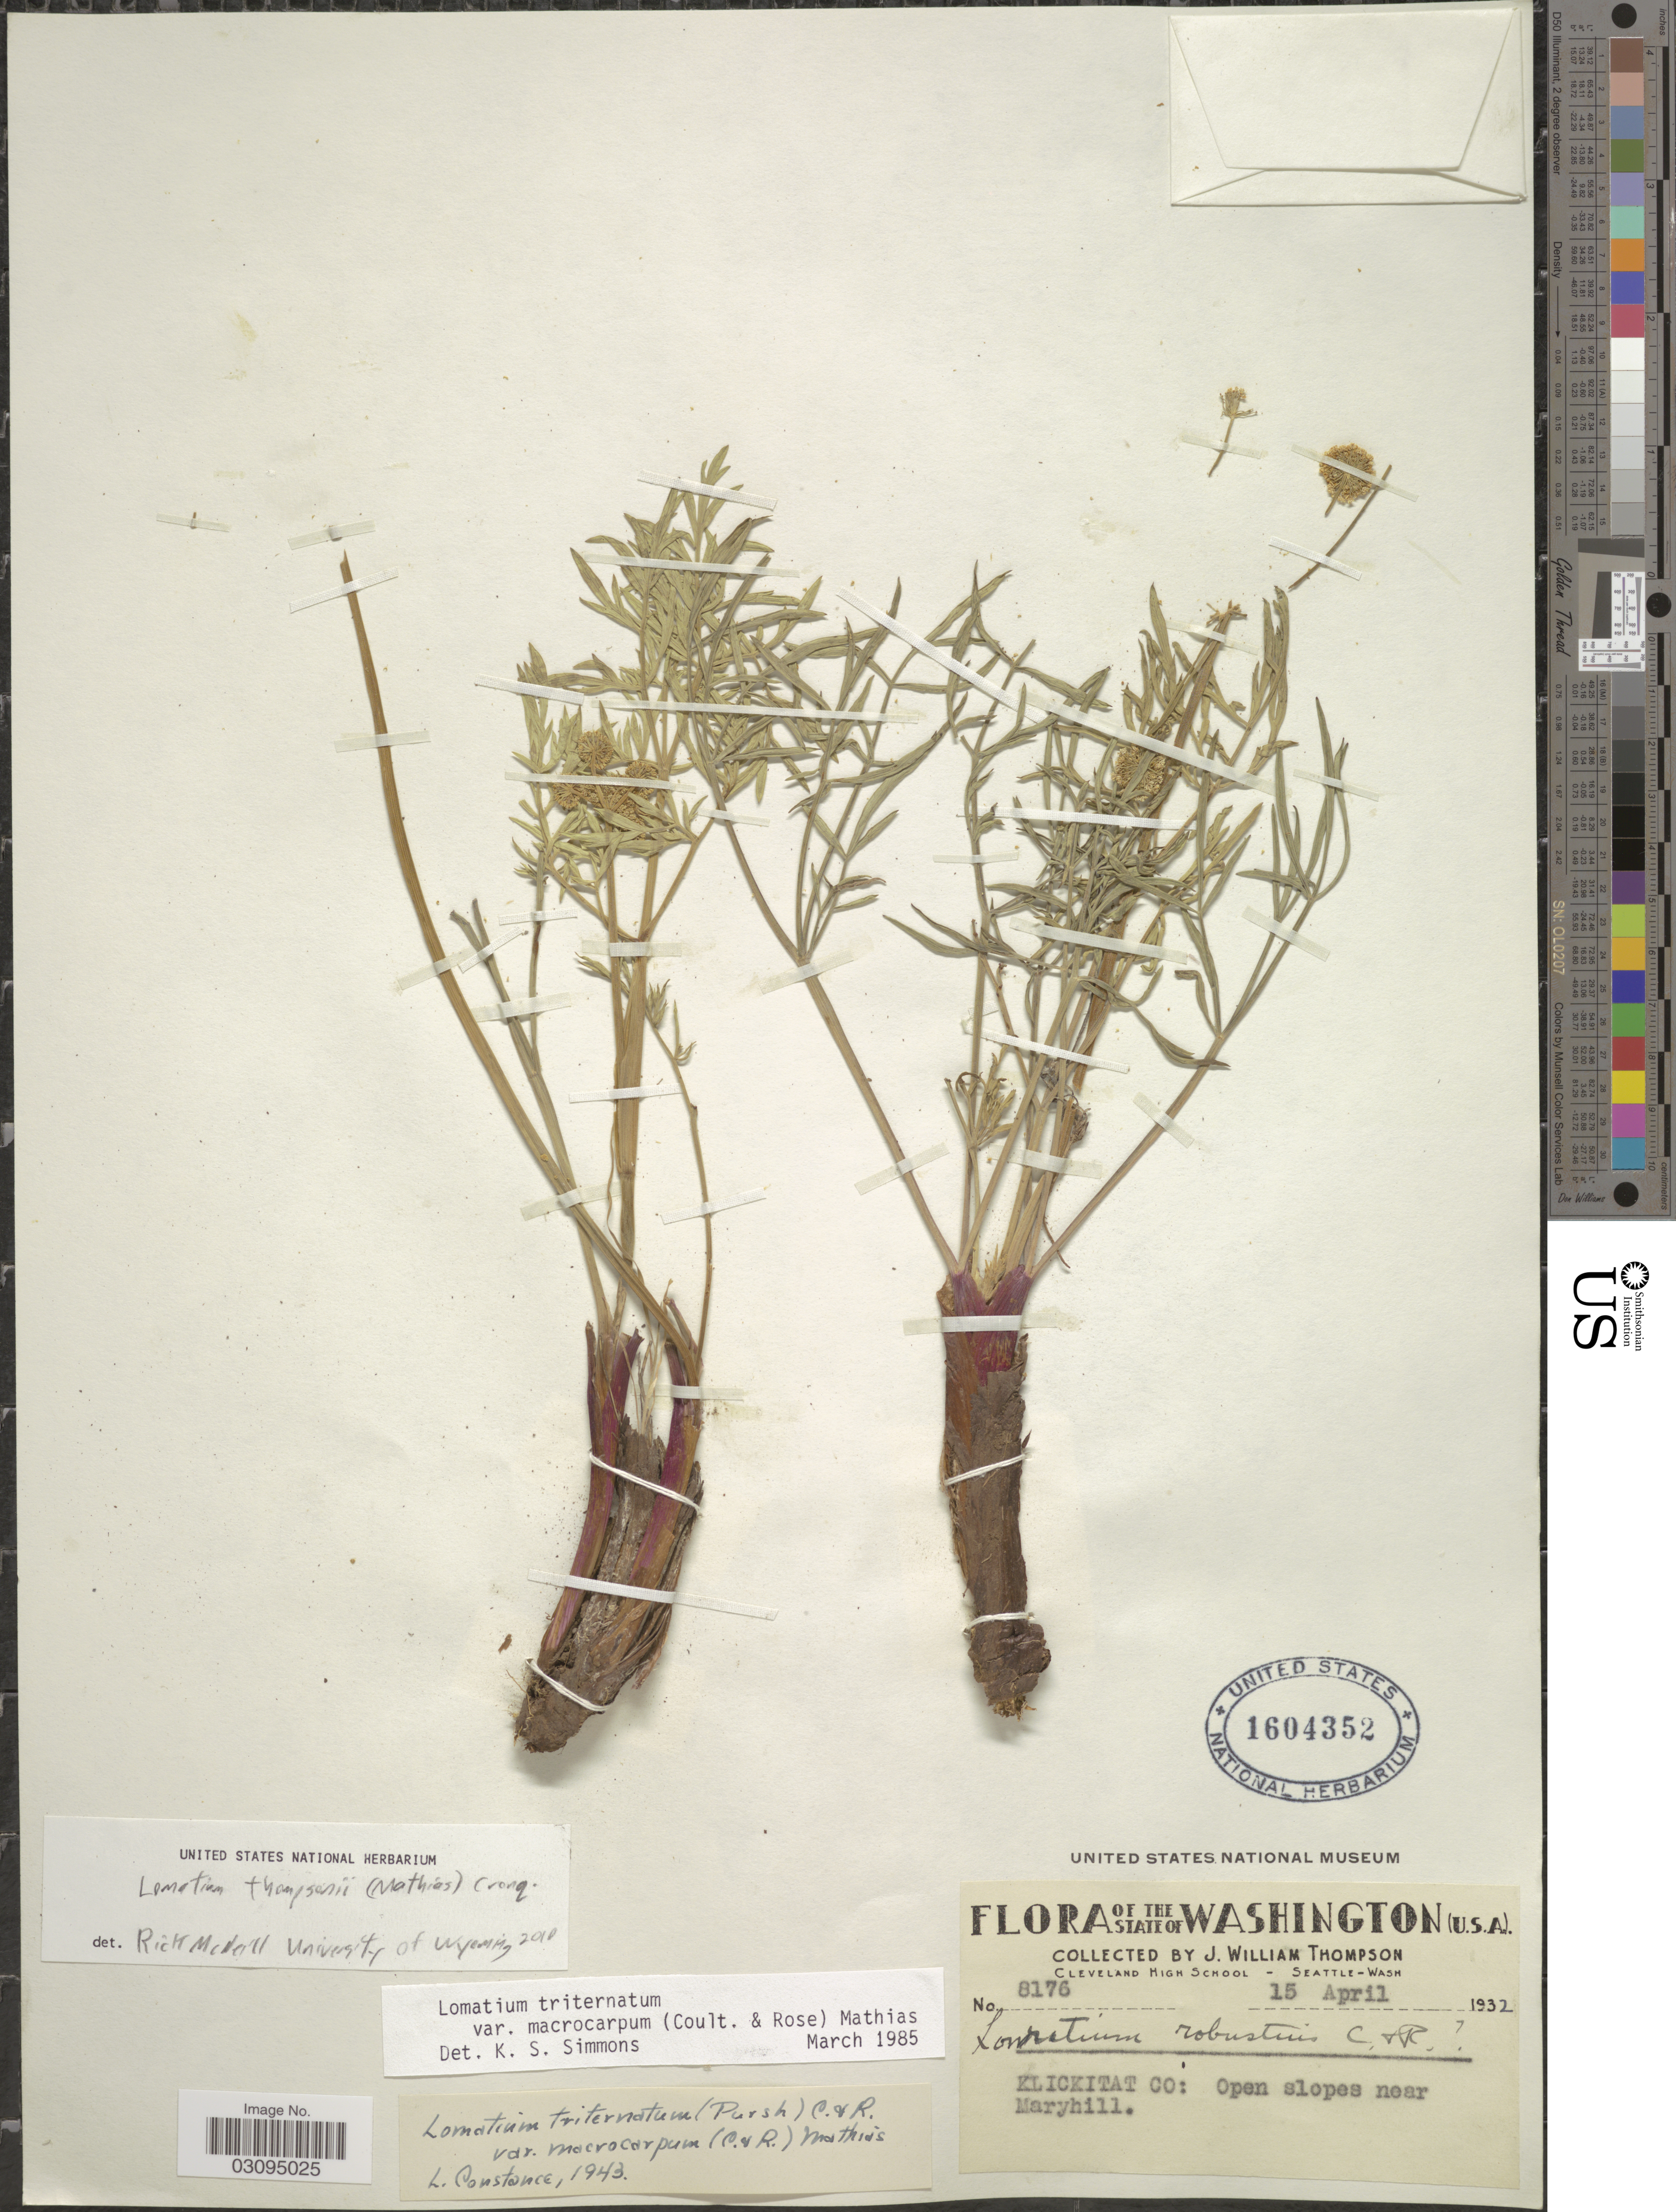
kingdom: Plantae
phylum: Tracheophyta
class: Magnoliopsida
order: Apiales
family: Apiaceae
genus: Lomatium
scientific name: Lomatium thompsonii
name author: (Mathias) Cronq.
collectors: J. W. Thompson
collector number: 8176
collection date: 1932-04-15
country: United States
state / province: Washington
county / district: Klickitat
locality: Klickitat Co: Open slopes near Maryhill.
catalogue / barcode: US 1604352